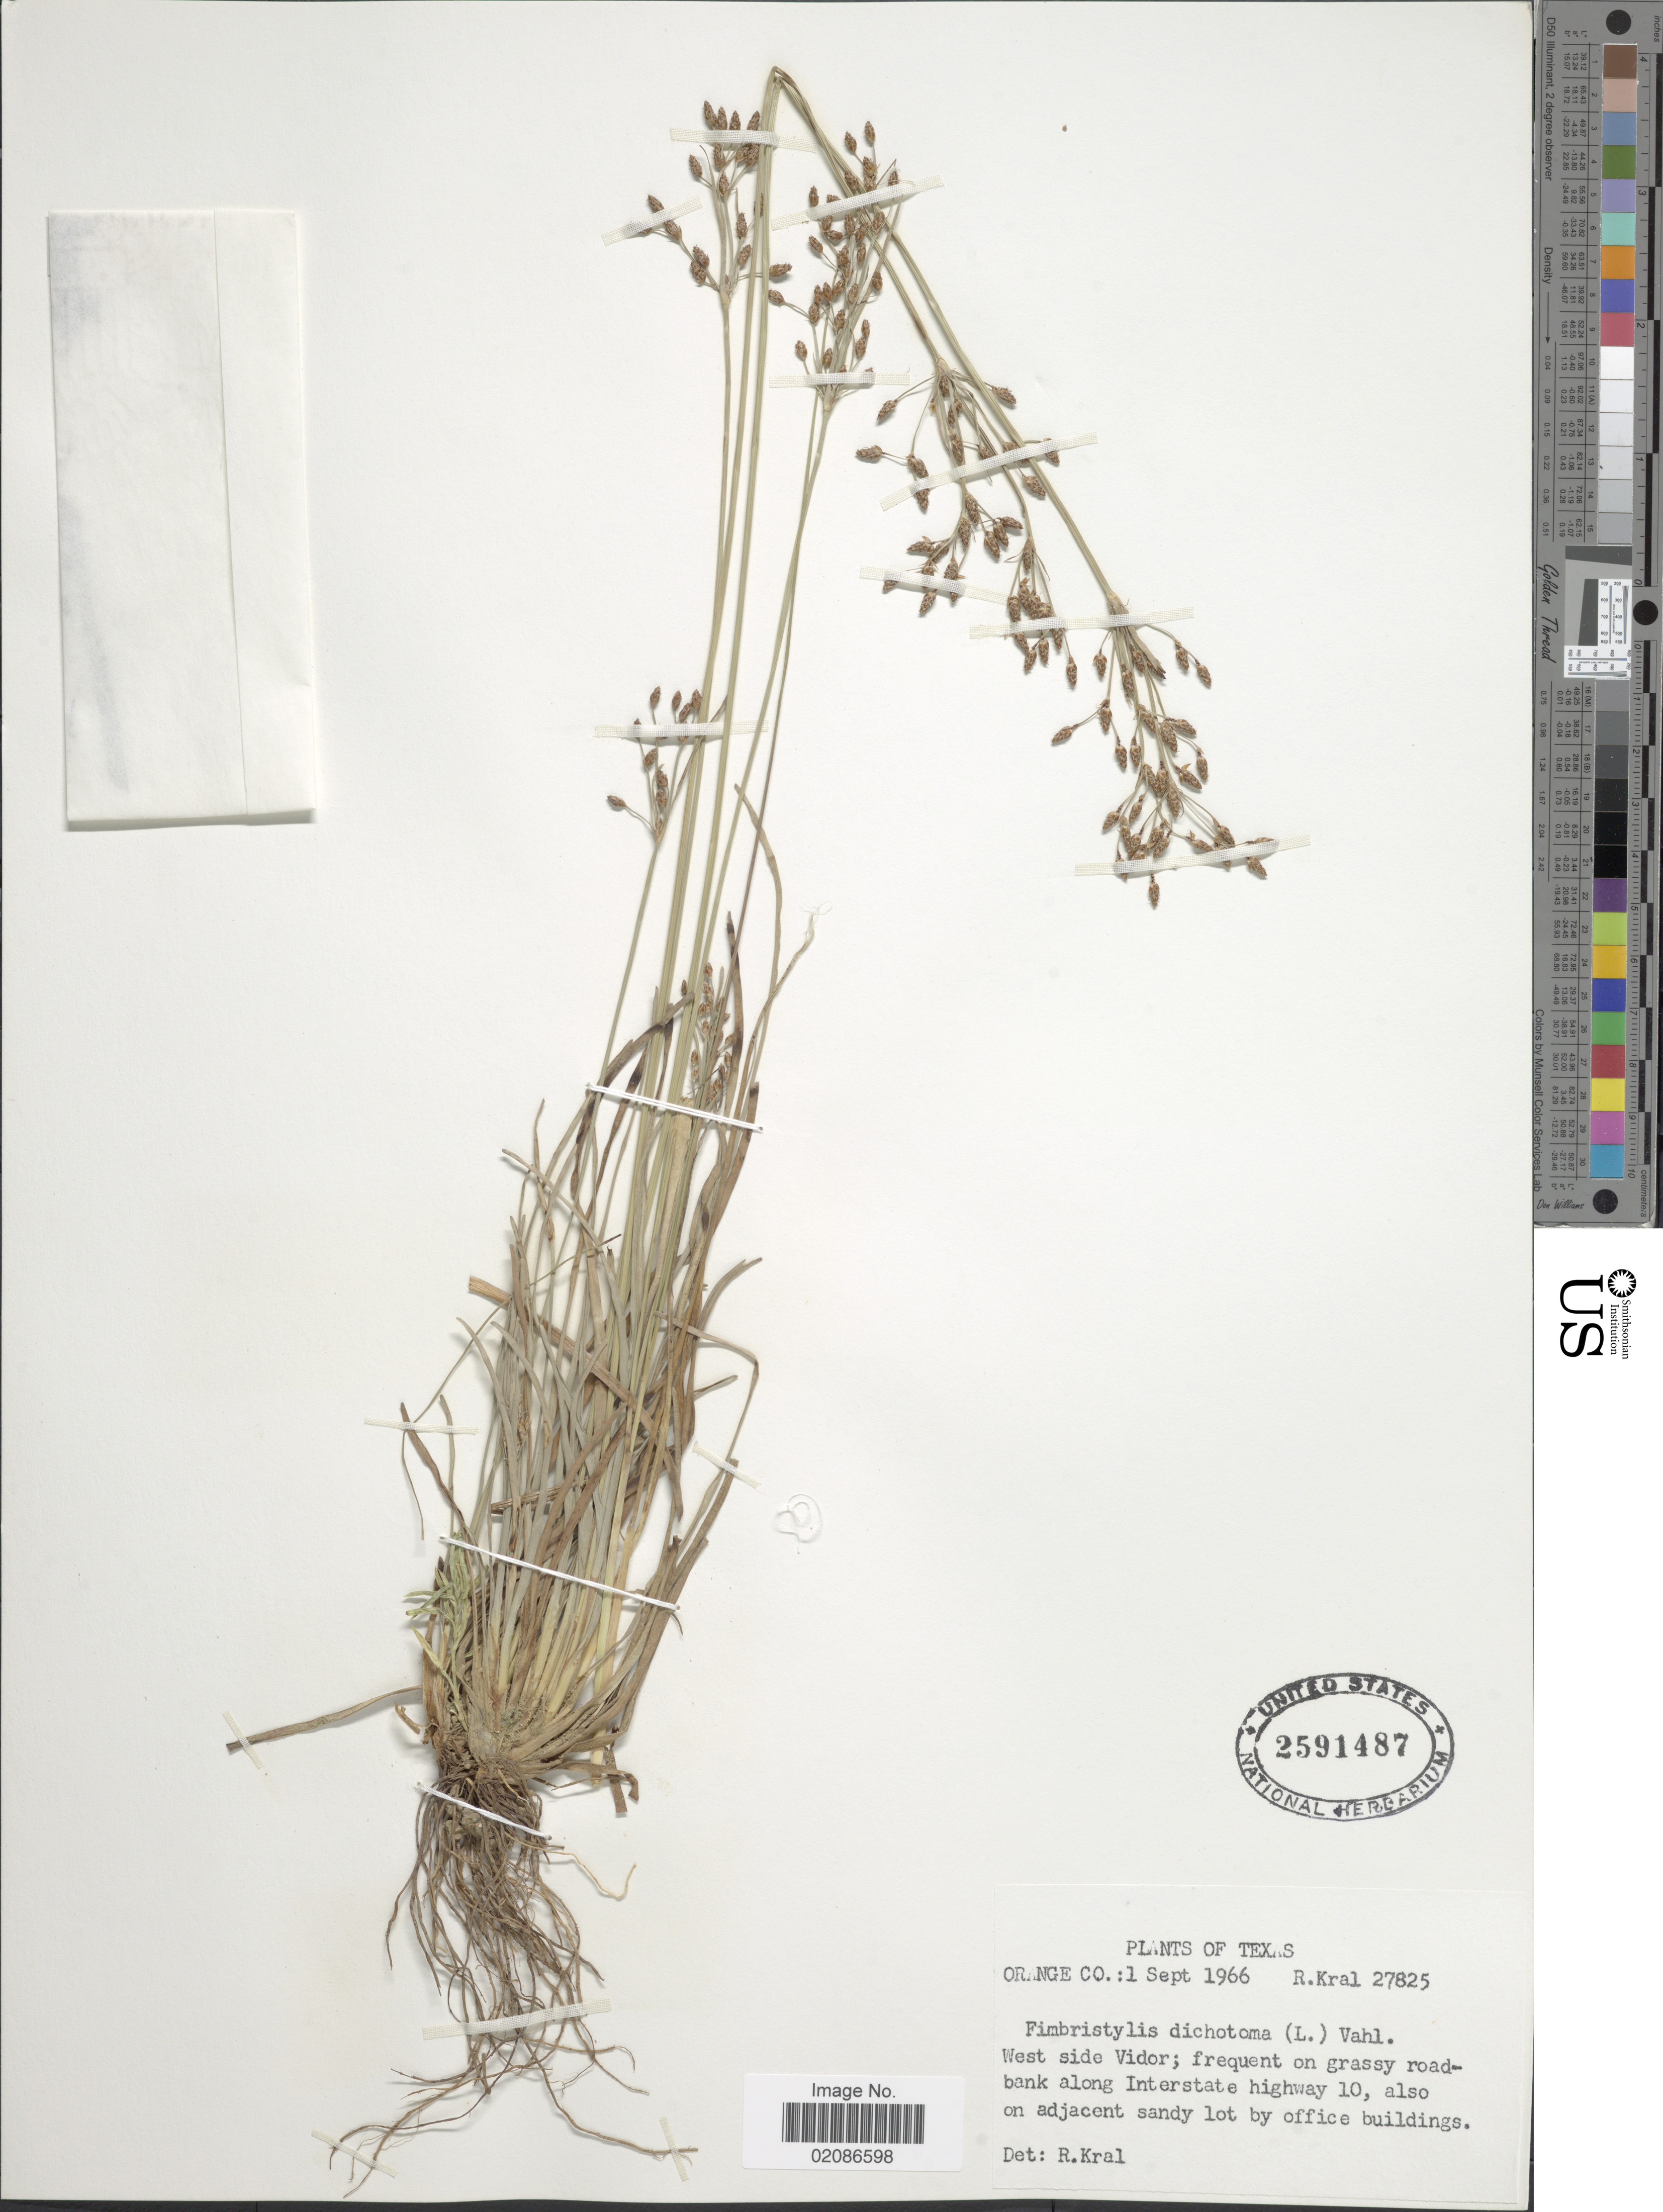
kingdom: Plantae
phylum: Tracheophyta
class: Liliopsida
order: Poales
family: Cyperaceae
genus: Fimbristylis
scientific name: Fimbristylis dichotoma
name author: (L.) Vahl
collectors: R. Kral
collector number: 27825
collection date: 1966-09-01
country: United States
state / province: Texas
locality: Orange Co: West side Vidor; frequent on grassy roadbank along Interstate highway 10, also on adjacent sandy lot by office buildings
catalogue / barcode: US 2591487